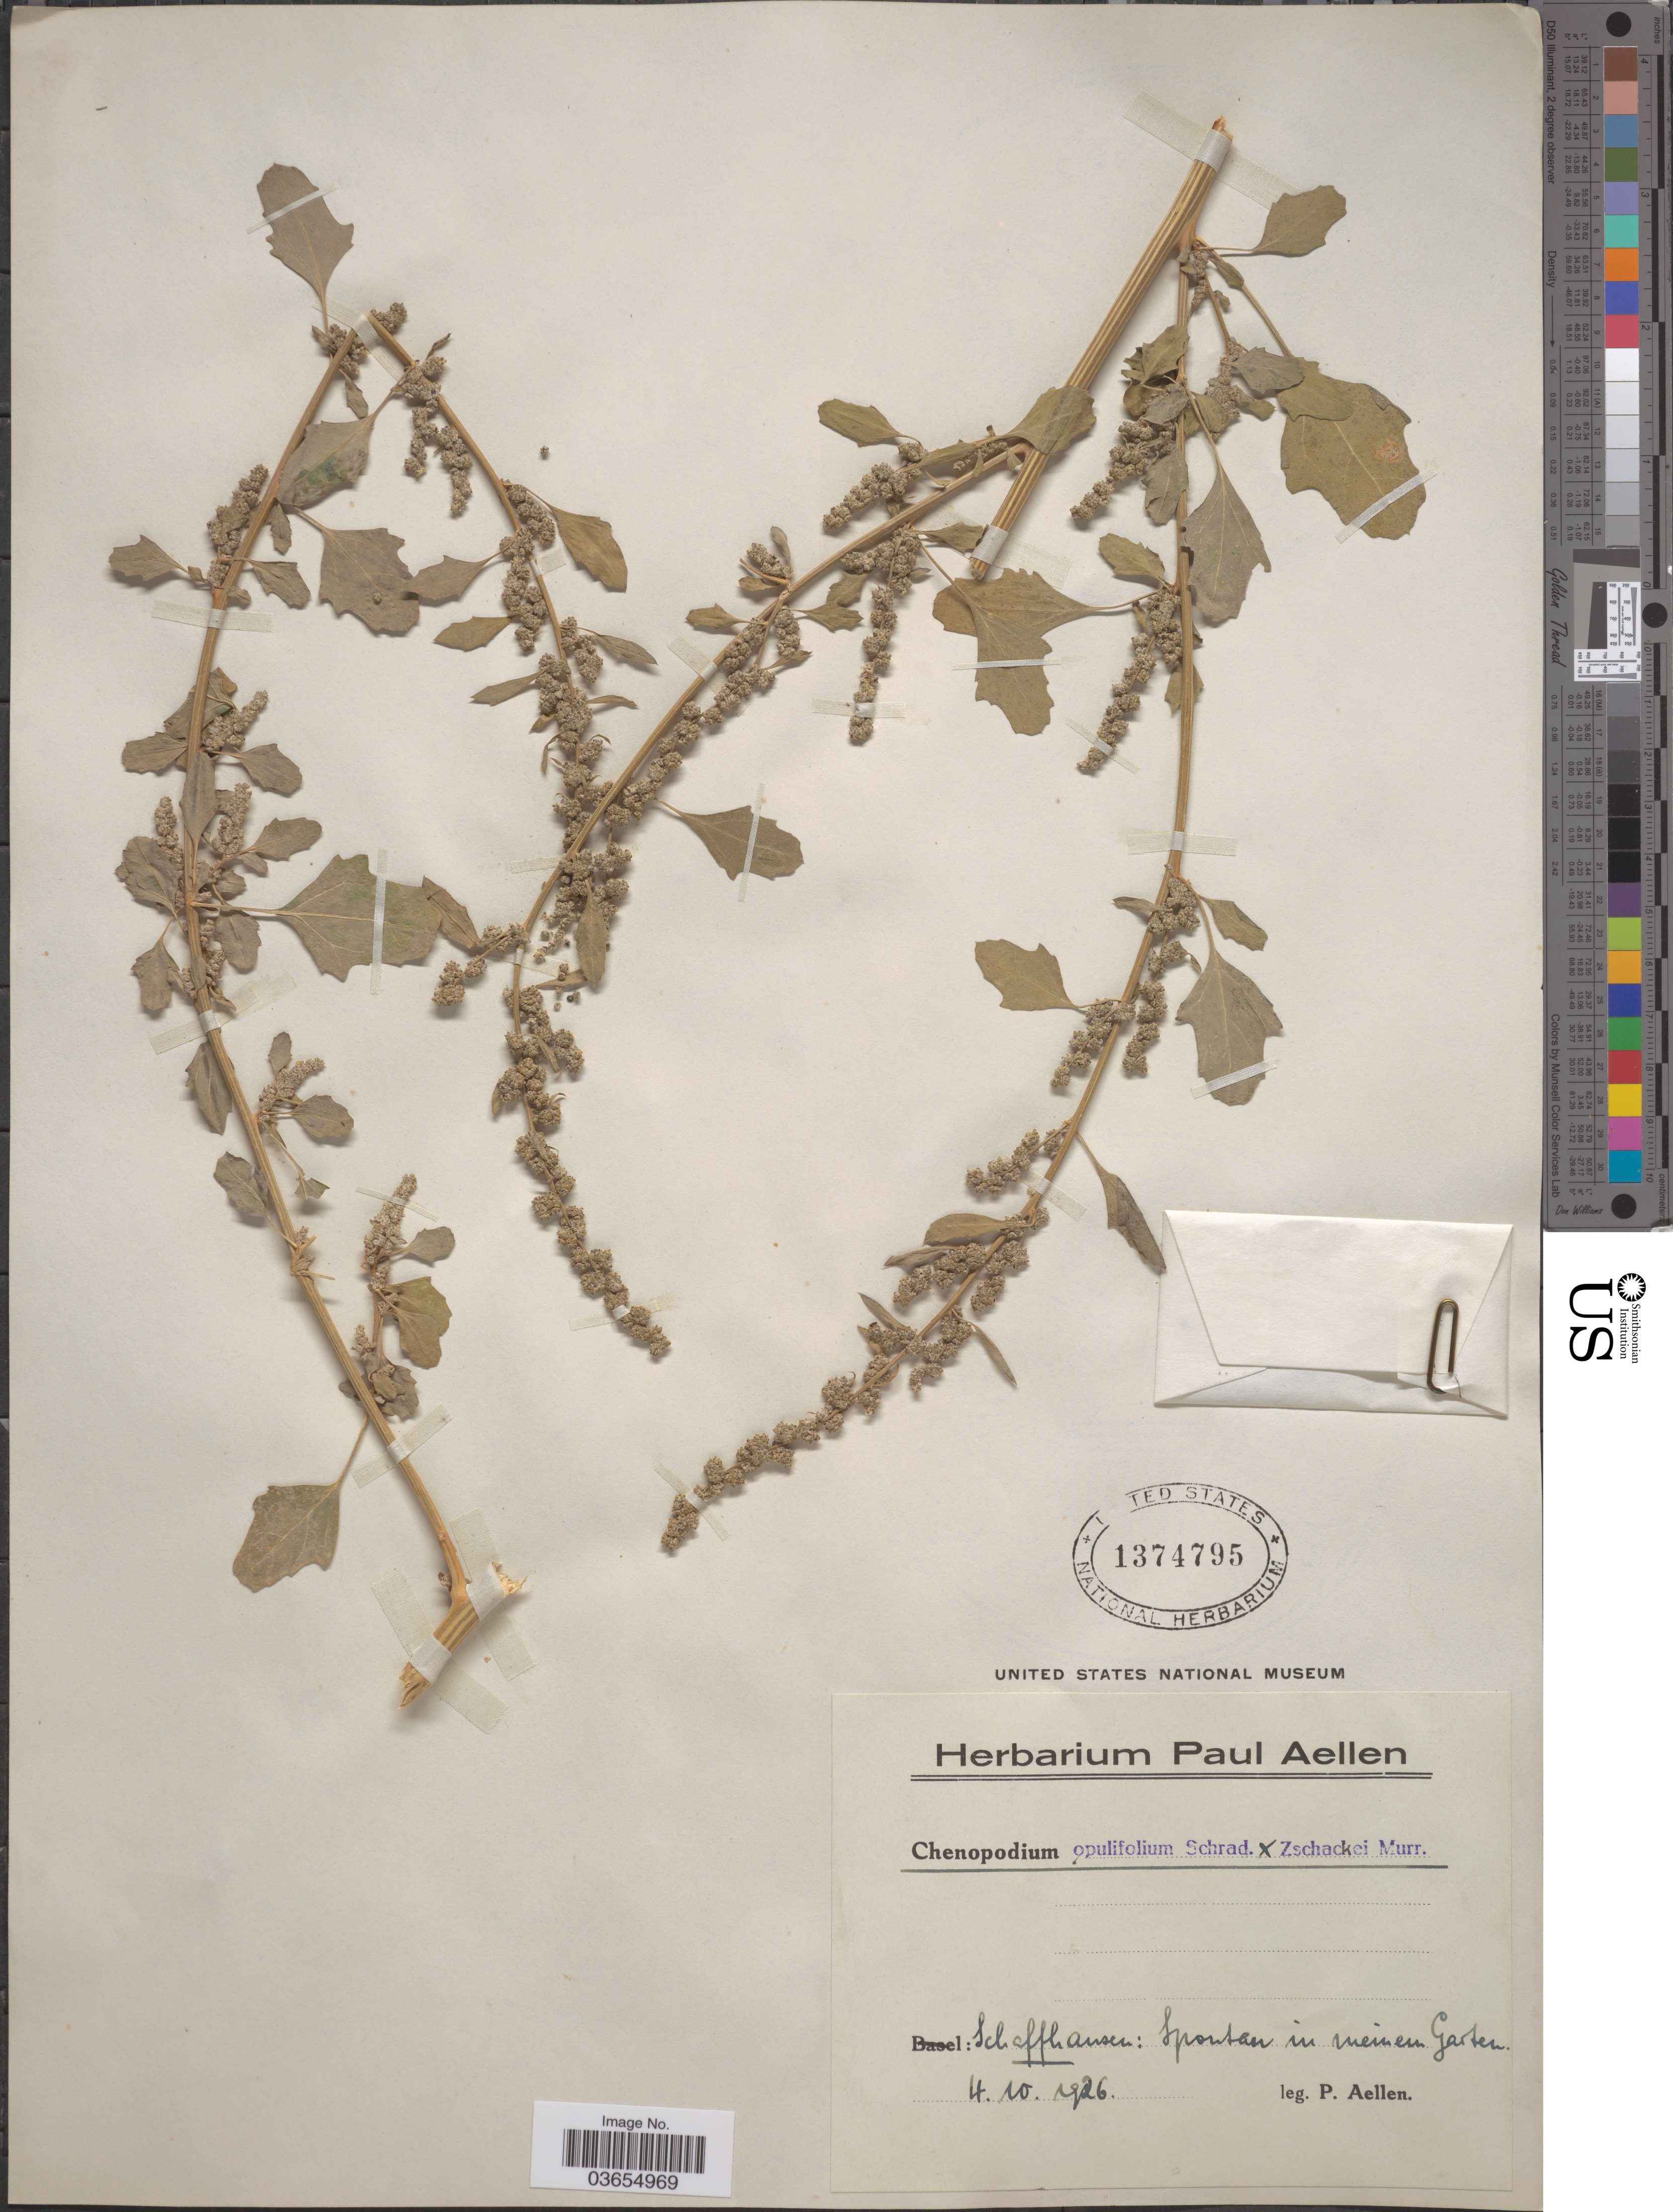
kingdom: Plantae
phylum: Tracheophyta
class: Magnoliopsida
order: Caryophyllales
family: Amaranthaceae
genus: Chenopodium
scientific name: Chenopodium opulifolium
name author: Schrad. ex W.D.J. Koch & Ziz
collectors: P. Aellen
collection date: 1926-10-04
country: Switzerland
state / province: Schaffhausen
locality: Spontan in meinem Garten.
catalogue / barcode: US 1374795